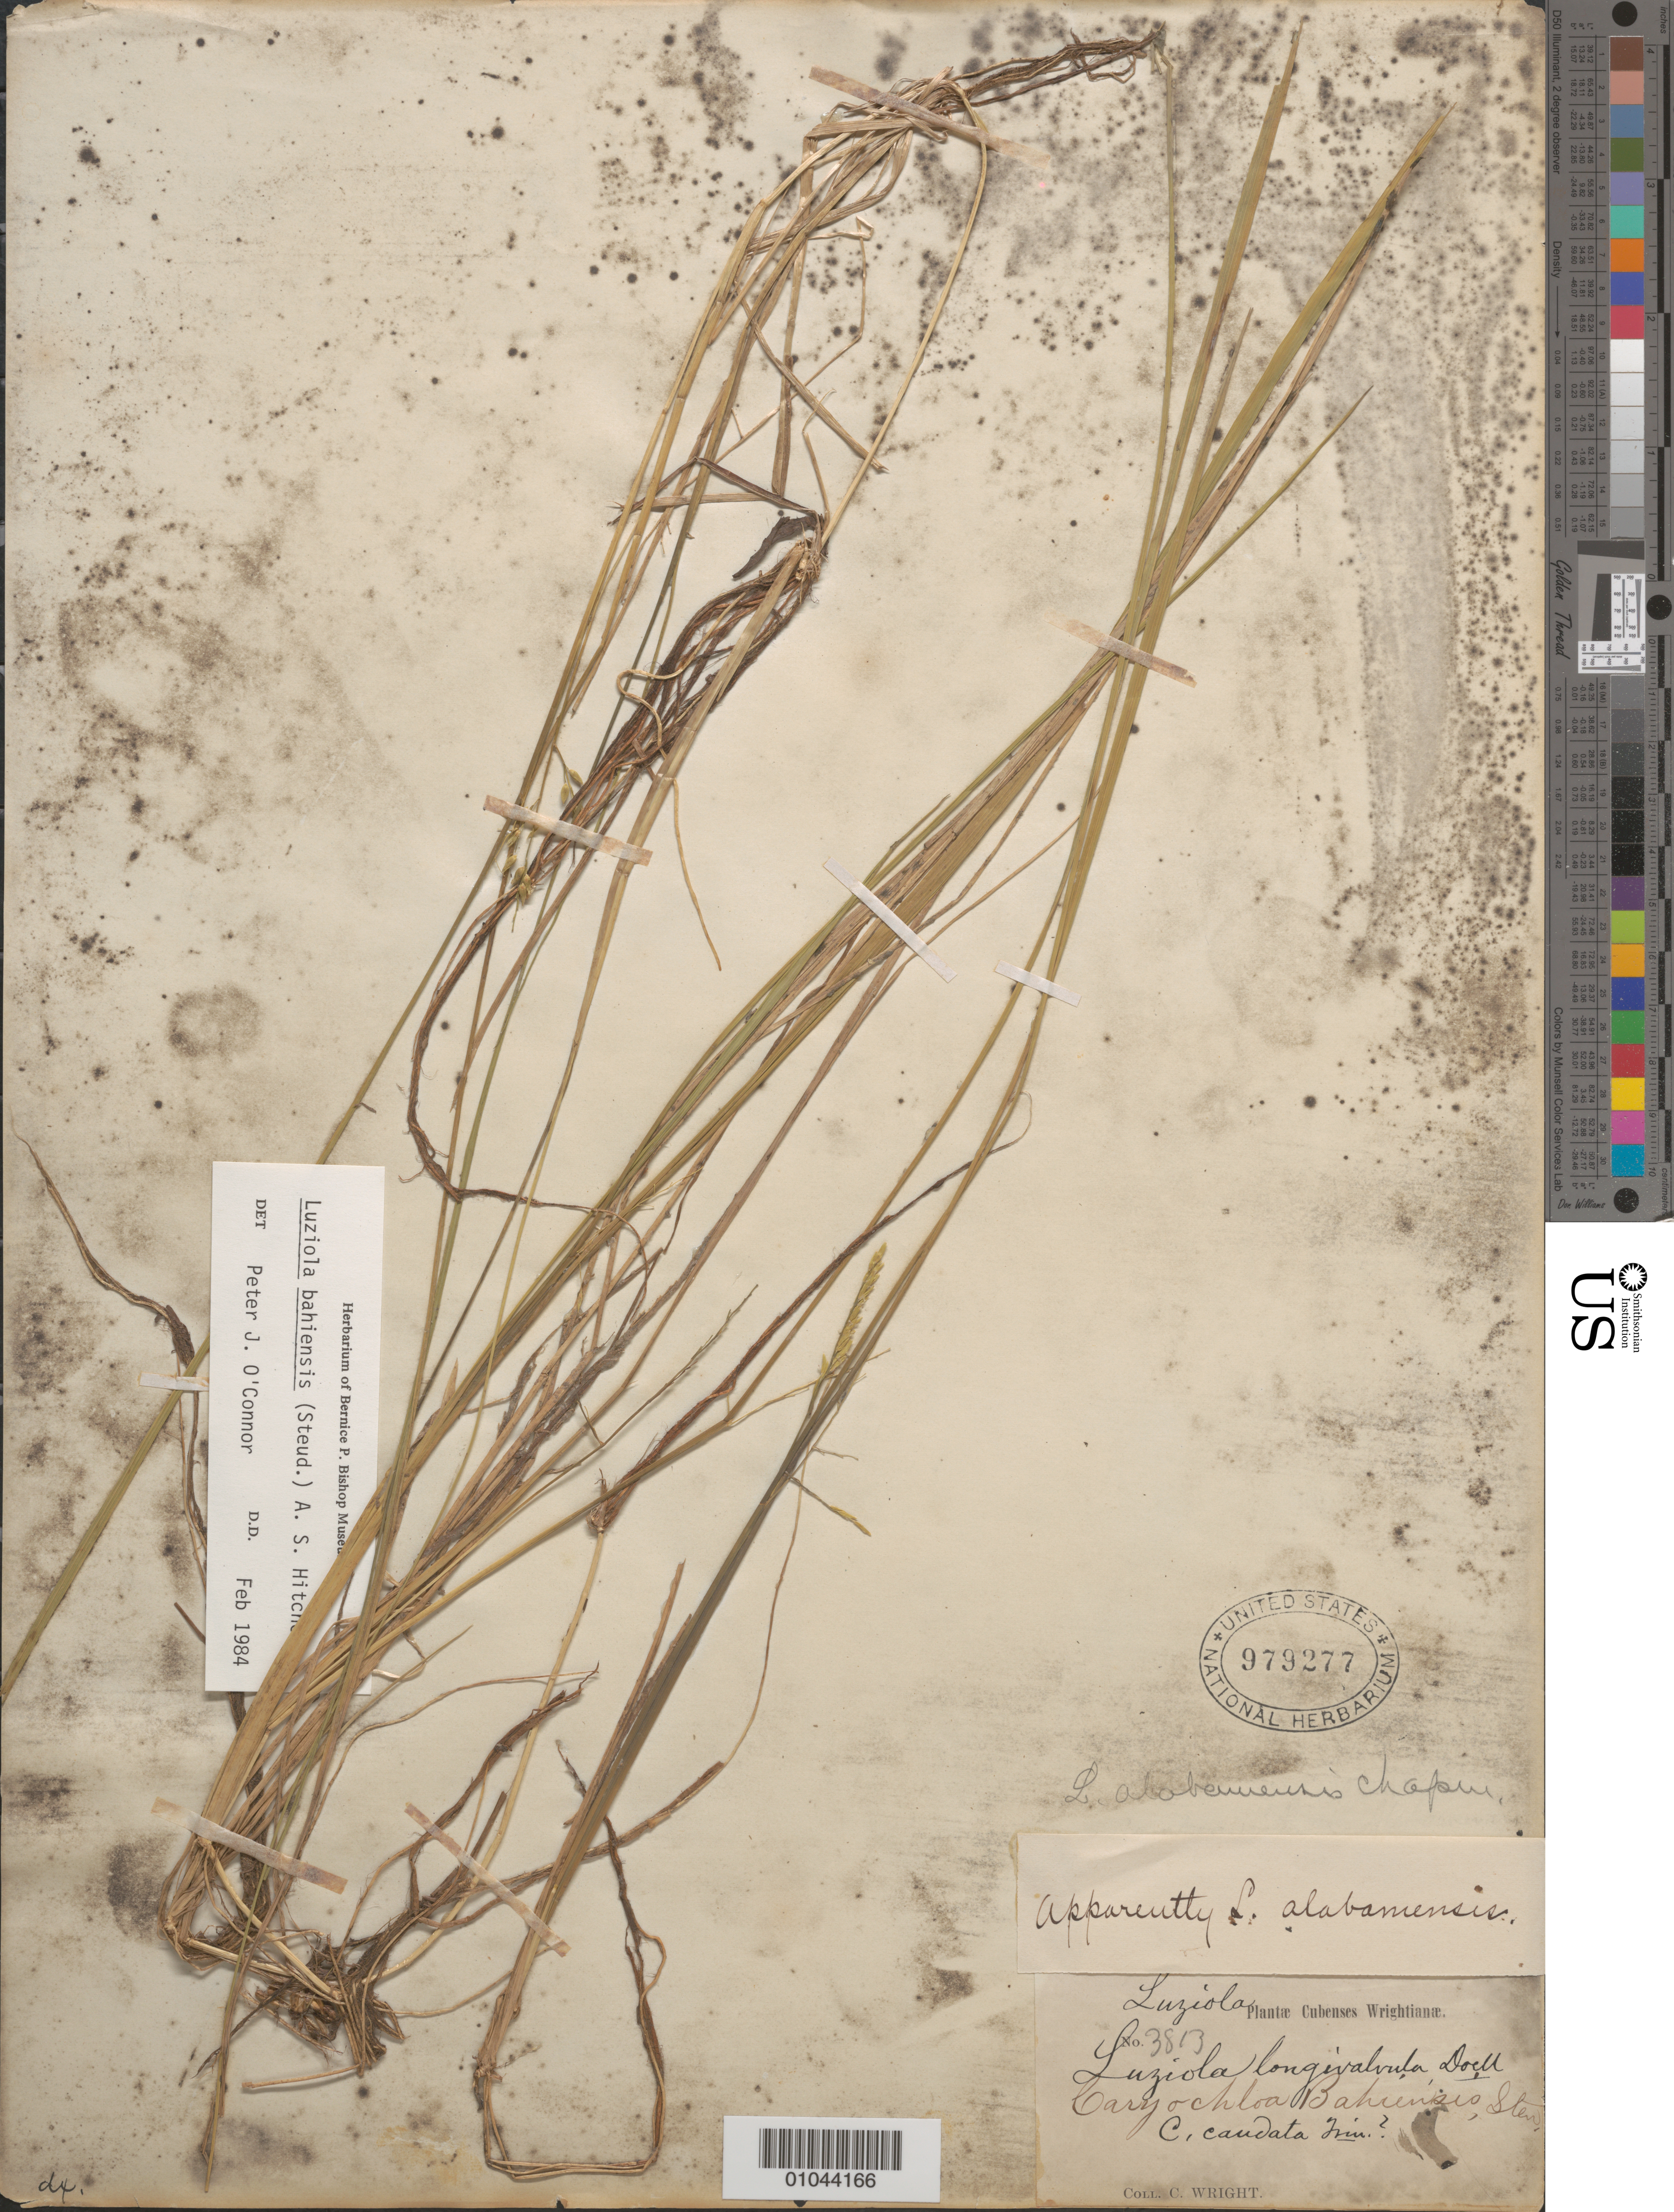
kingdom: Plantae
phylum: Tracheophyta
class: Liliopsida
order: Poales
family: Poaceae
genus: Luziola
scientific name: Luziola bahiensis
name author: (Steud.) Hitchc.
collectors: C. Wright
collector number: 3813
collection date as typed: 1800 to 1899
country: Cuba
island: Cuba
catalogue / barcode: US 979277